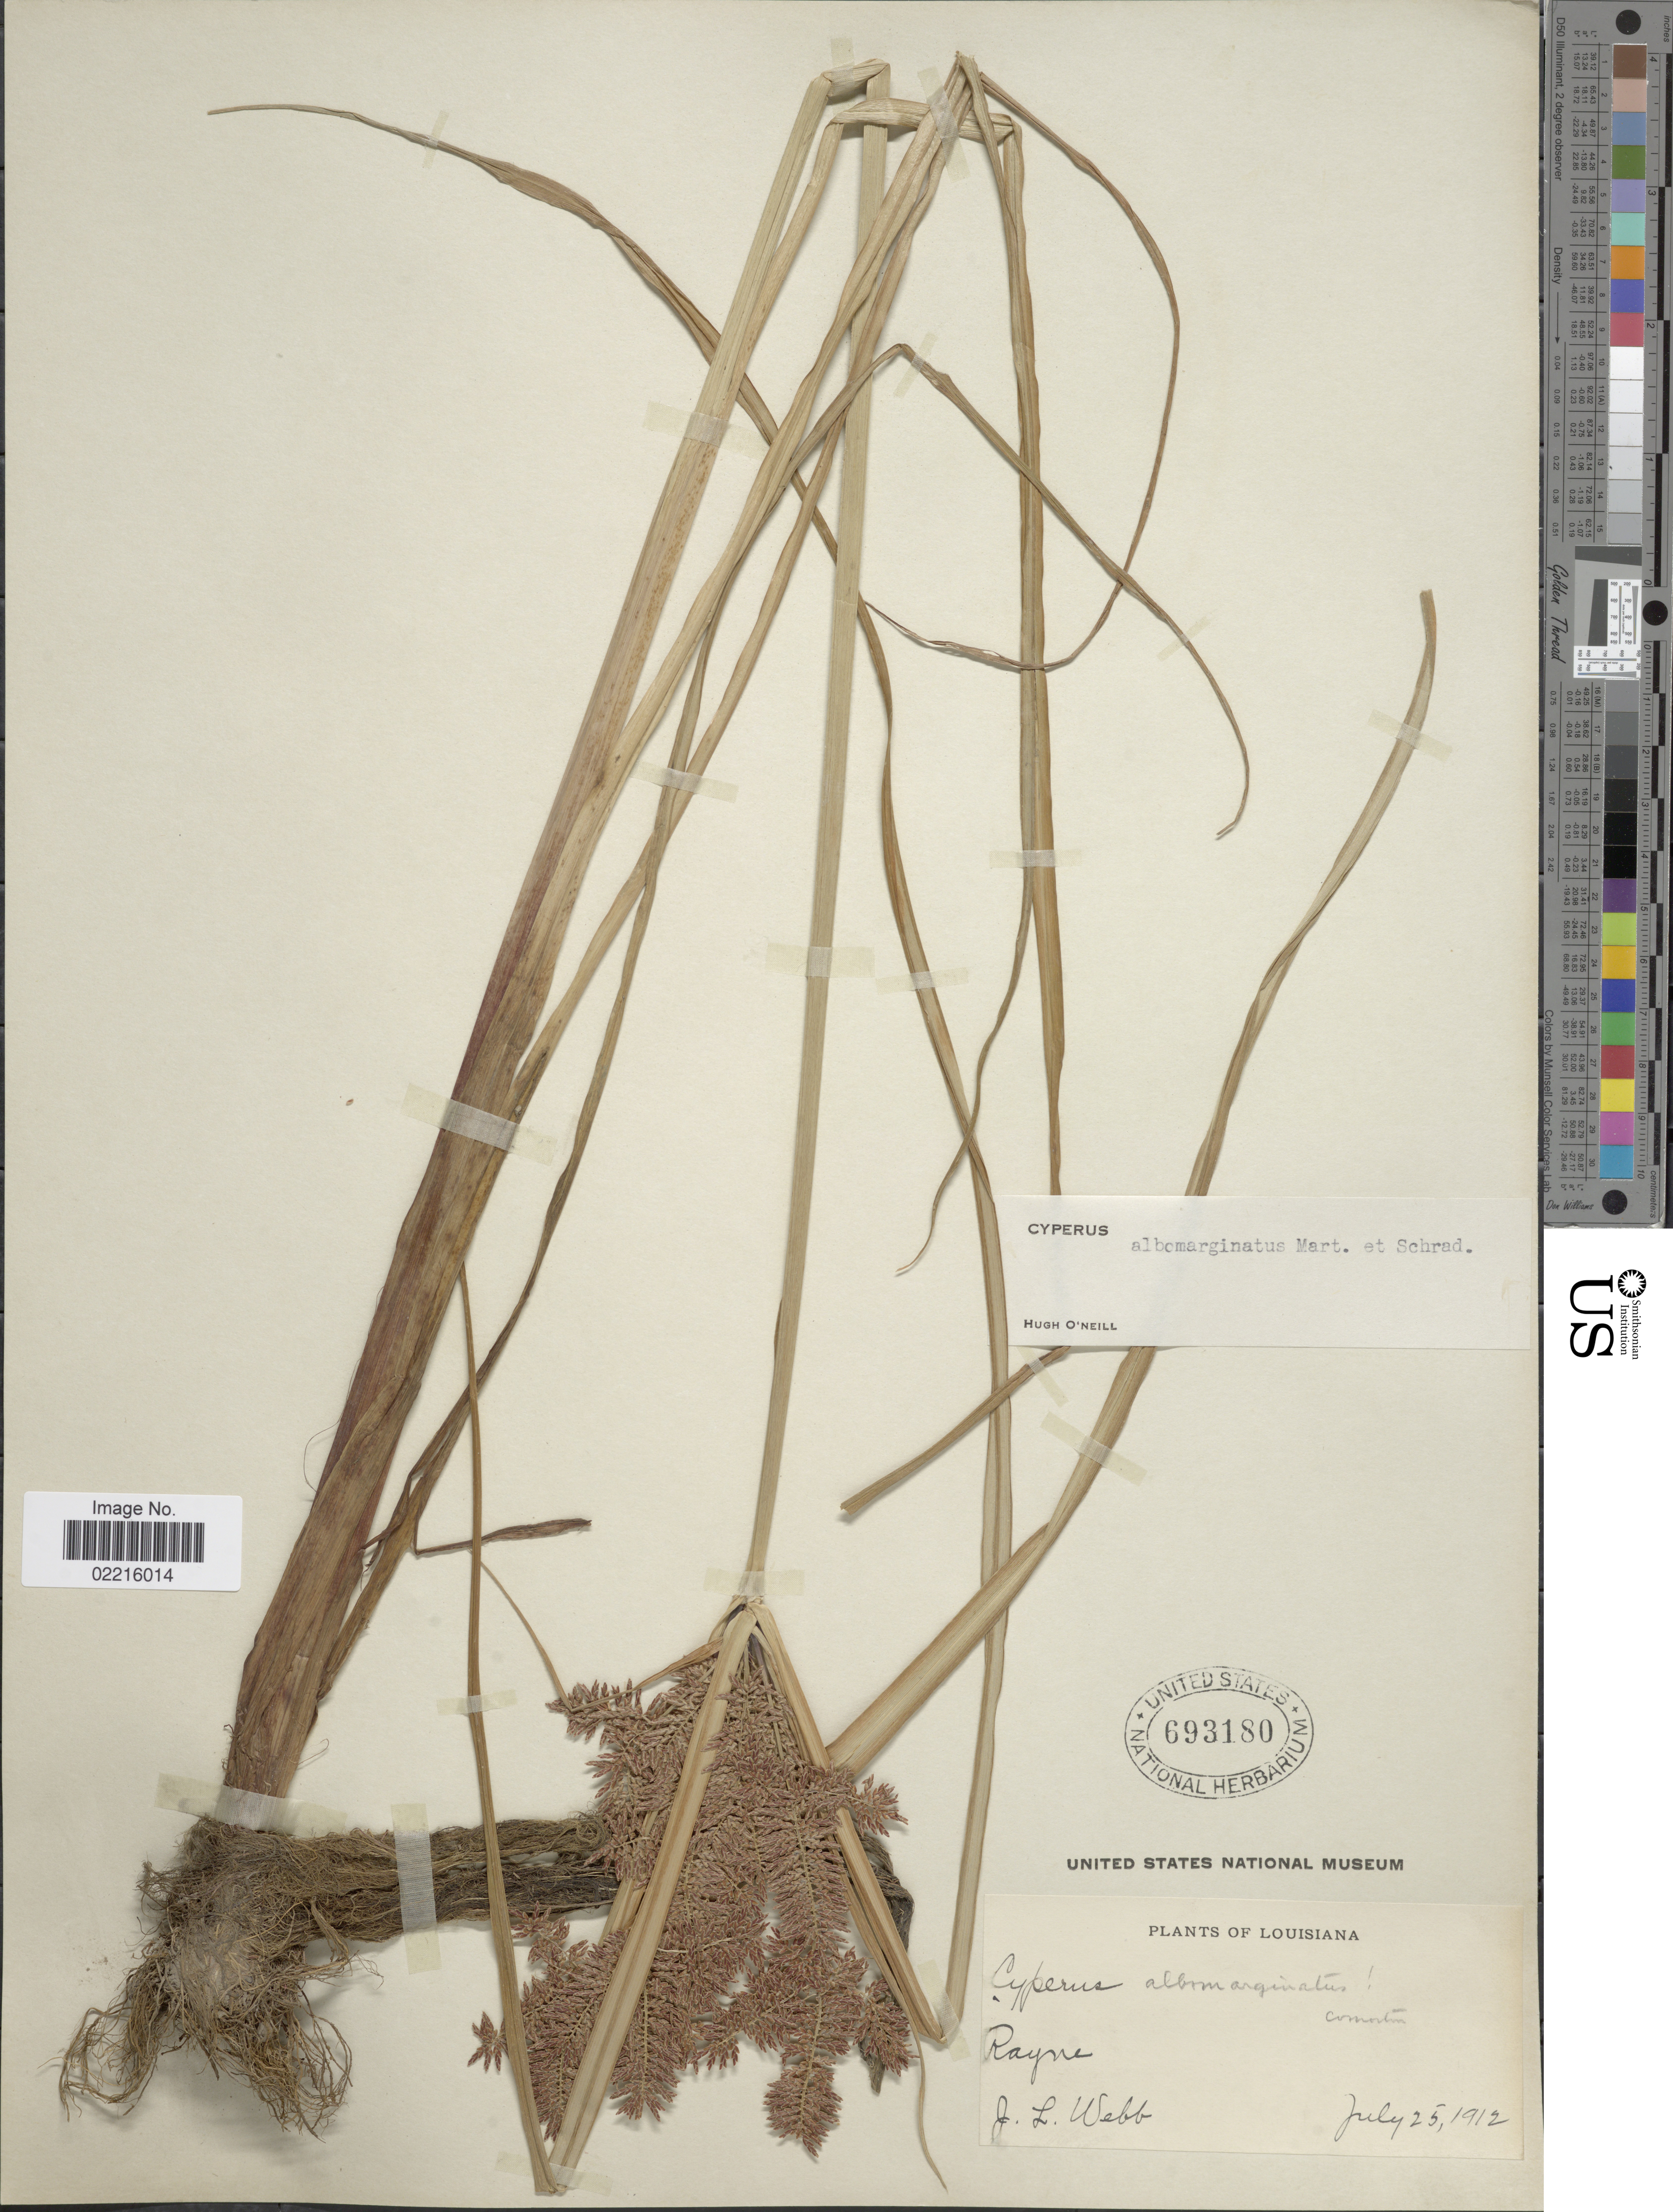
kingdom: Plantae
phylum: Tracheophyta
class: Liliopsida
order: Poales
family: Cyperaceae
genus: Cyperus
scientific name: Cyperus flavicomus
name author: Michx.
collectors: J. Webb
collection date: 1912-07-25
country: United States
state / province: Louisiana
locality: Rayne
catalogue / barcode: US 693180